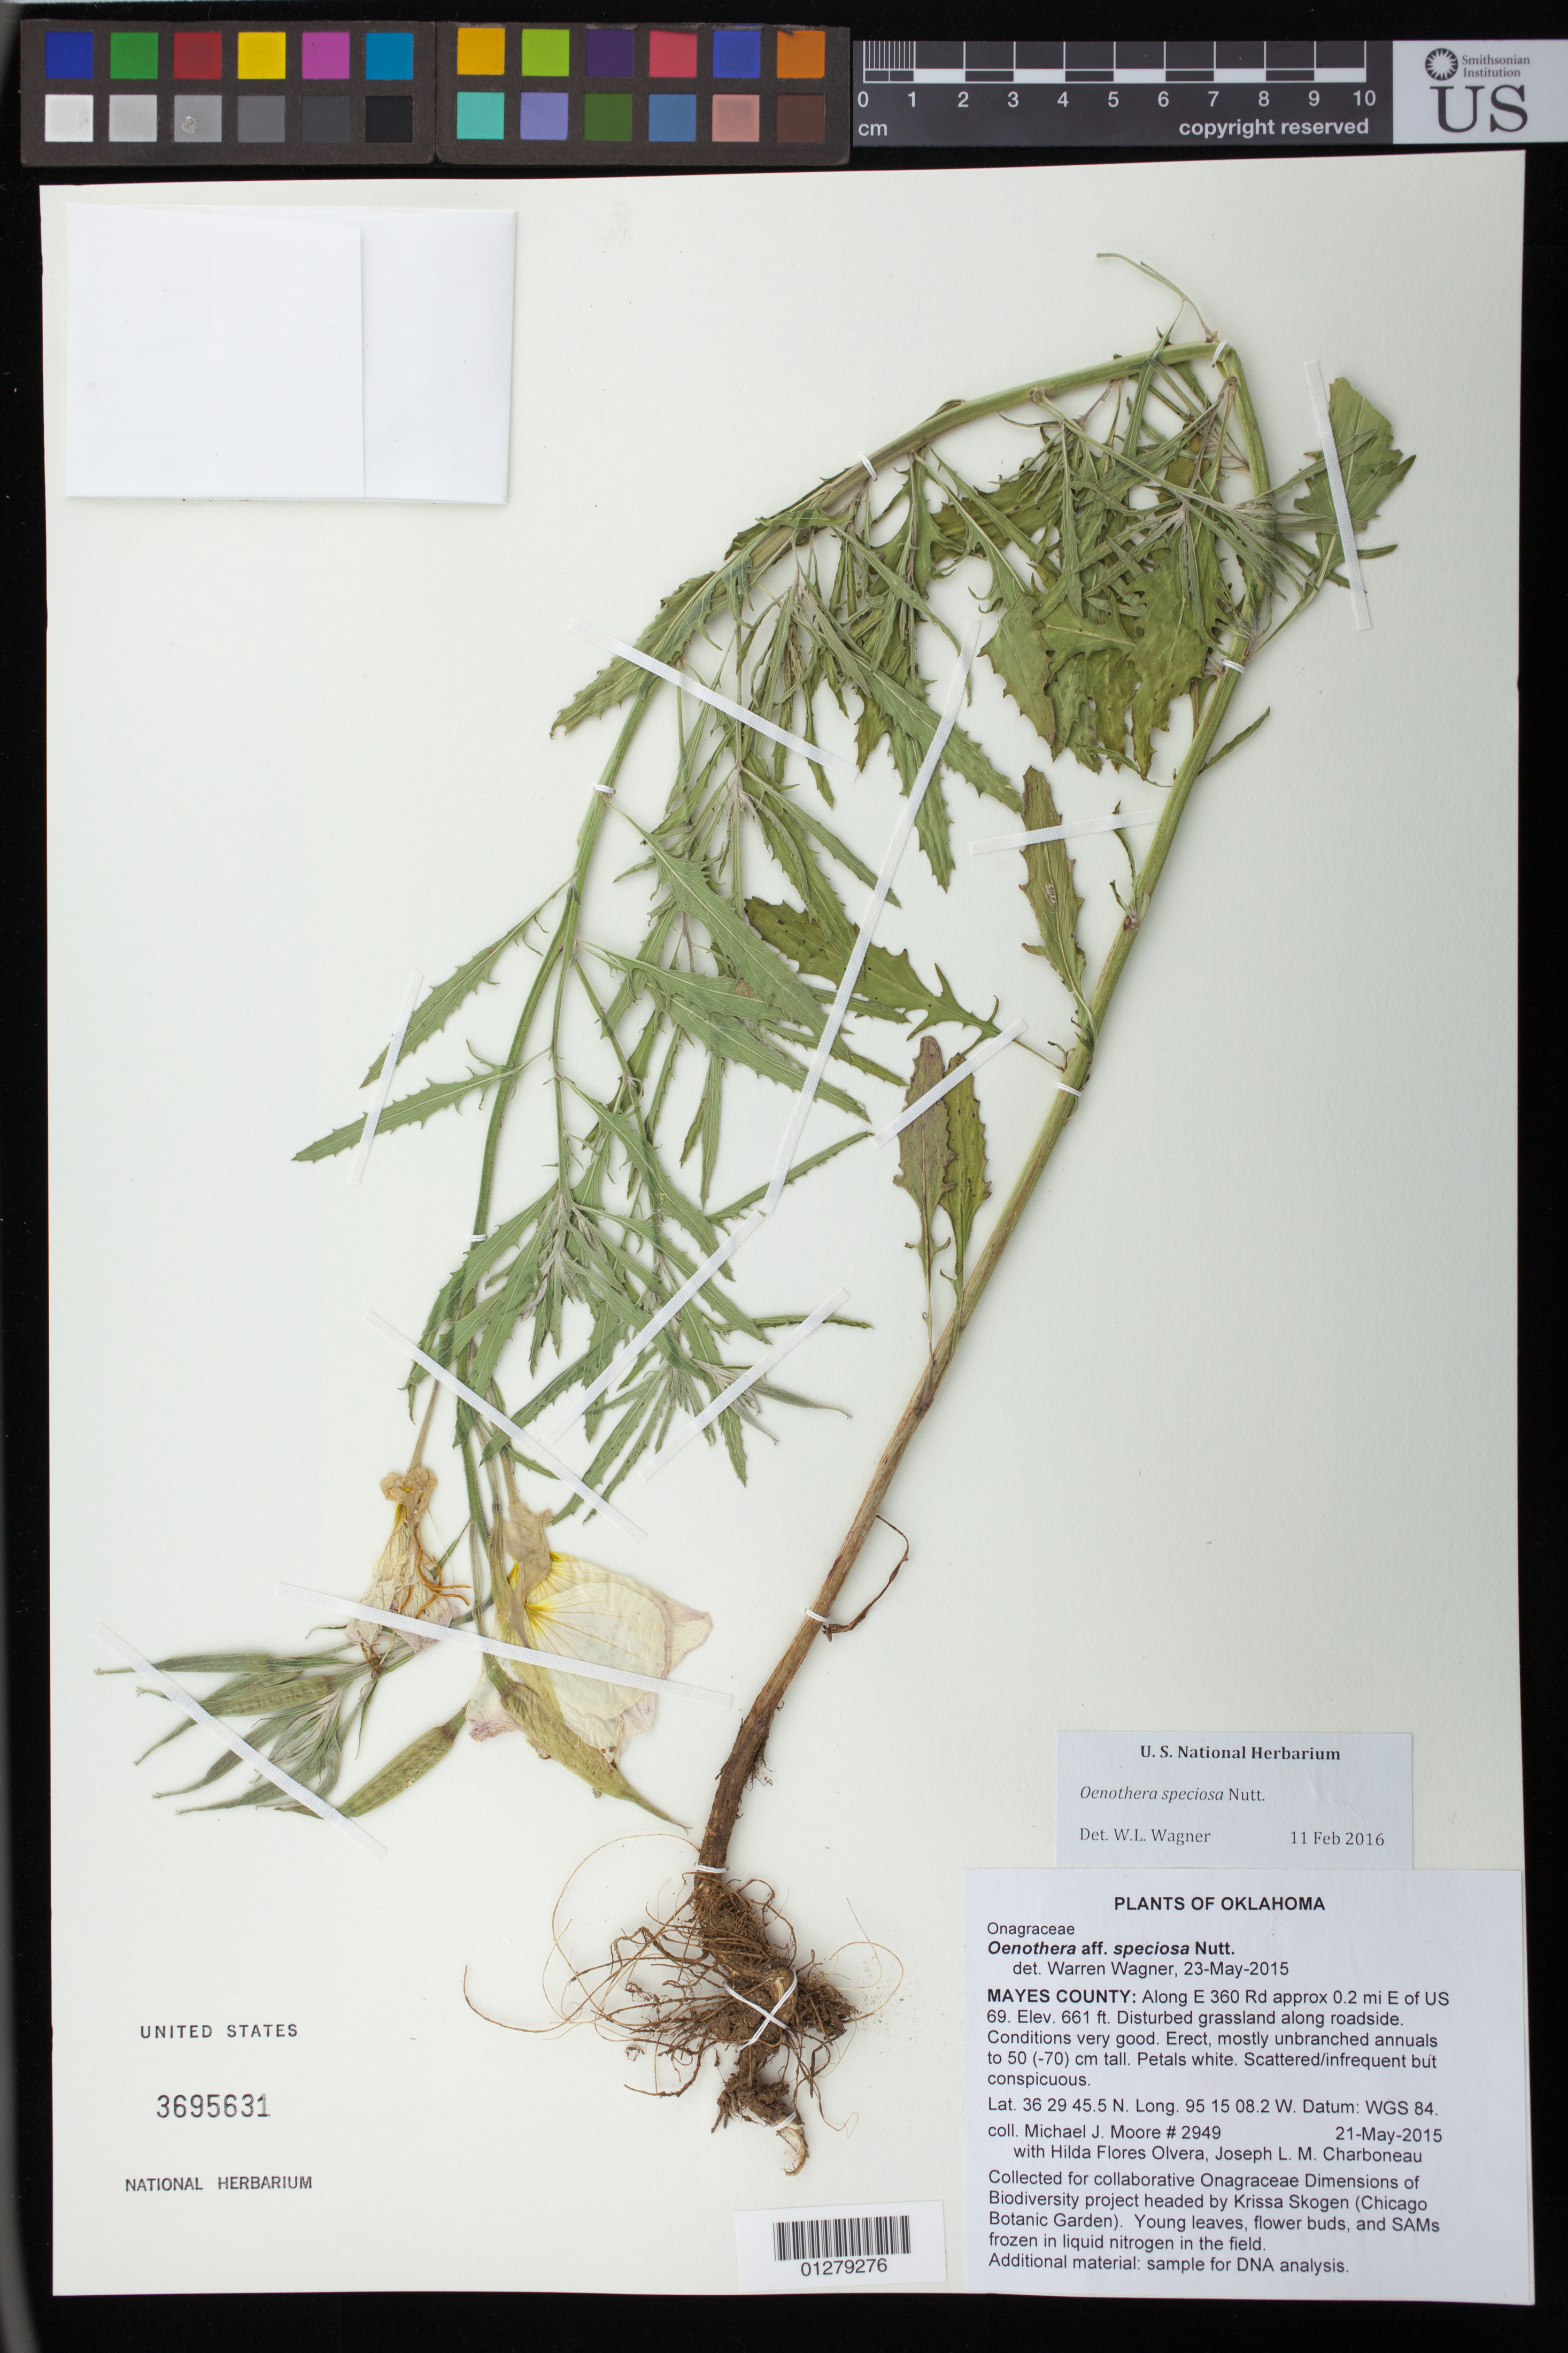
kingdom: Plantae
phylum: Tracheophyta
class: Magnoliopsida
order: Myrtales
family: Onagraceae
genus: Oenothera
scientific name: Oenothera speciosa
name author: Nutt.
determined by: Wagner, W. L., (BOT), Smithsonian Institution - National Museum of Natural History (UNITED STATES)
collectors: M. J. Moore, H. Flores Olvera & J. L. M. Charboneau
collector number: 2949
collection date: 2015-05-21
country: United States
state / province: Oklahoma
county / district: Mayes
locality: Along E 360 Rd approx 0.2 mi E of US 69.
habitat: Disturbed grassland along roadside. Conditions very good.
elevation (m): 201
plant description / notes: Collected for collaborative Onagraceae Dimensions of Biodiversity project headed by Krissa Skogen (Chicago Botanic Garden). Young leaves, flower buds, and SAMs frozen in liquid nitrogen in the field.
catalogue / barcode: US 3695631